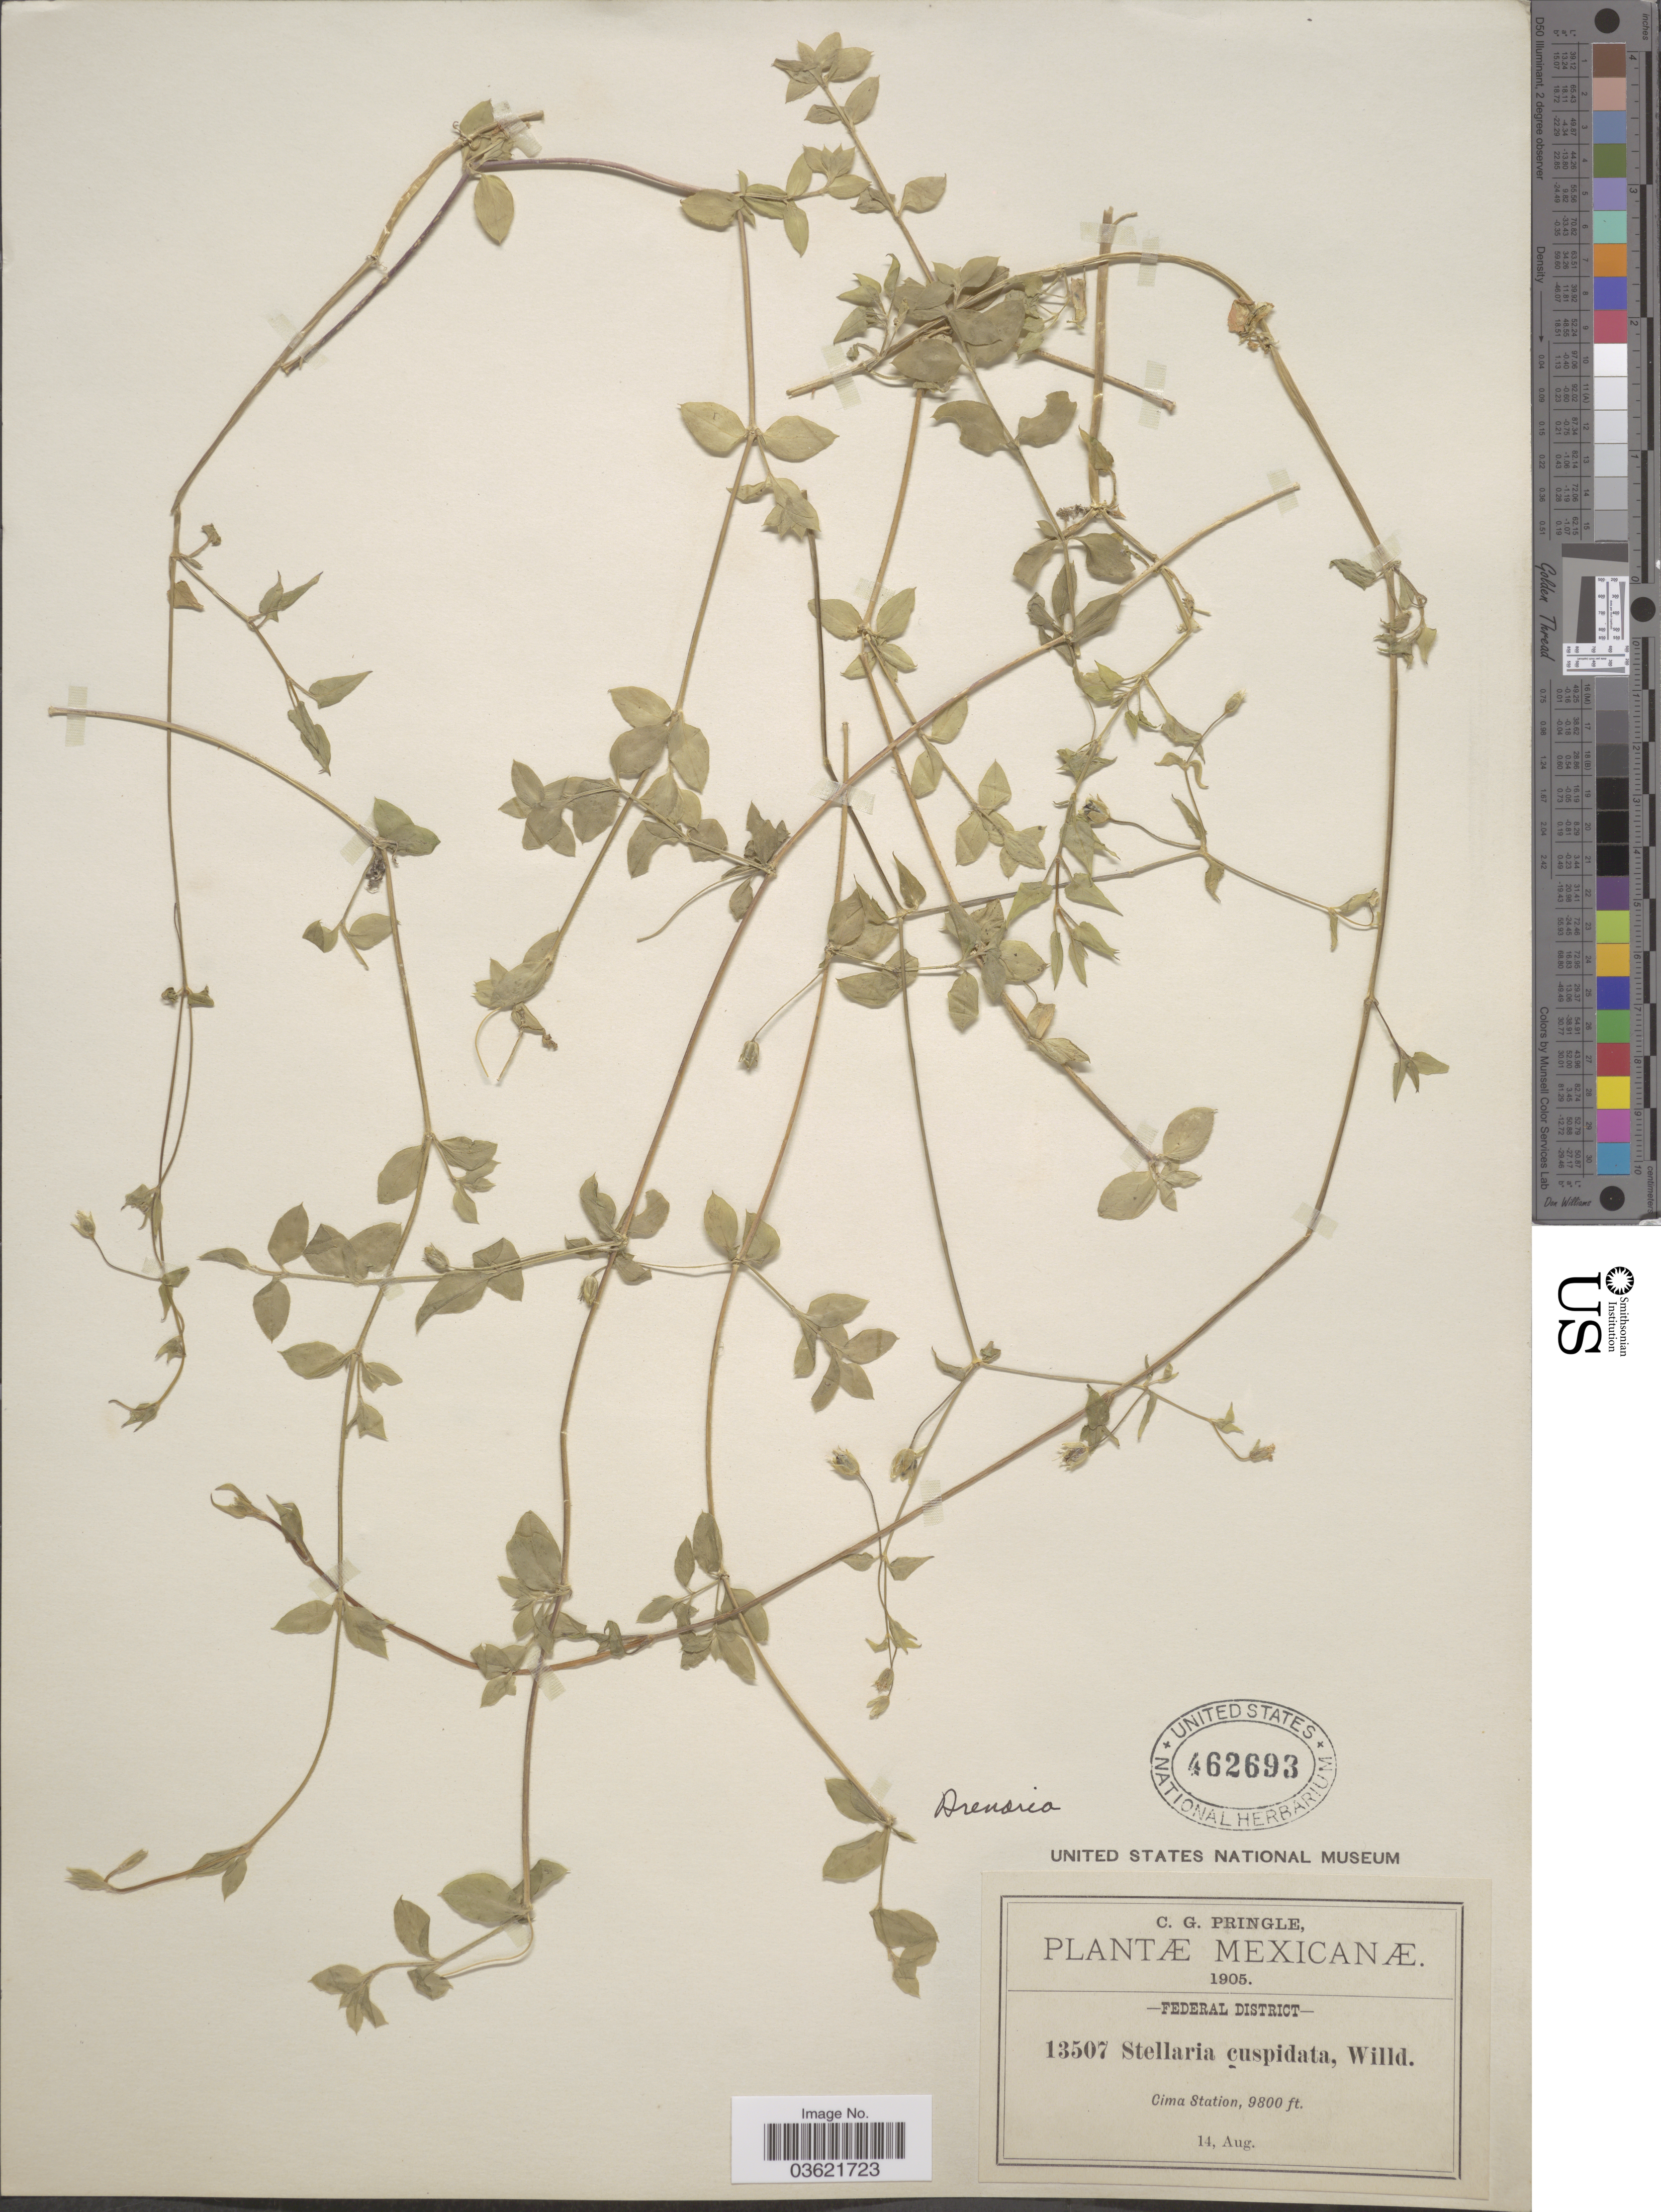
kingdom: Plantae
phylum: Tracheophyta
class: Magnoliopsida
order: Caryophyllales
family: Caryophyllaceae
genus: Arenaria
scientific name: Arenaria sp.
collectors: C. G. Pringle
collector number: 13507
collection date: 1905-08-14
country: Mexico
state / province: Distrito Federal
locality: Federal District. Cima Station.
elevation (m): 2987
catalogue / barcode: US 462693